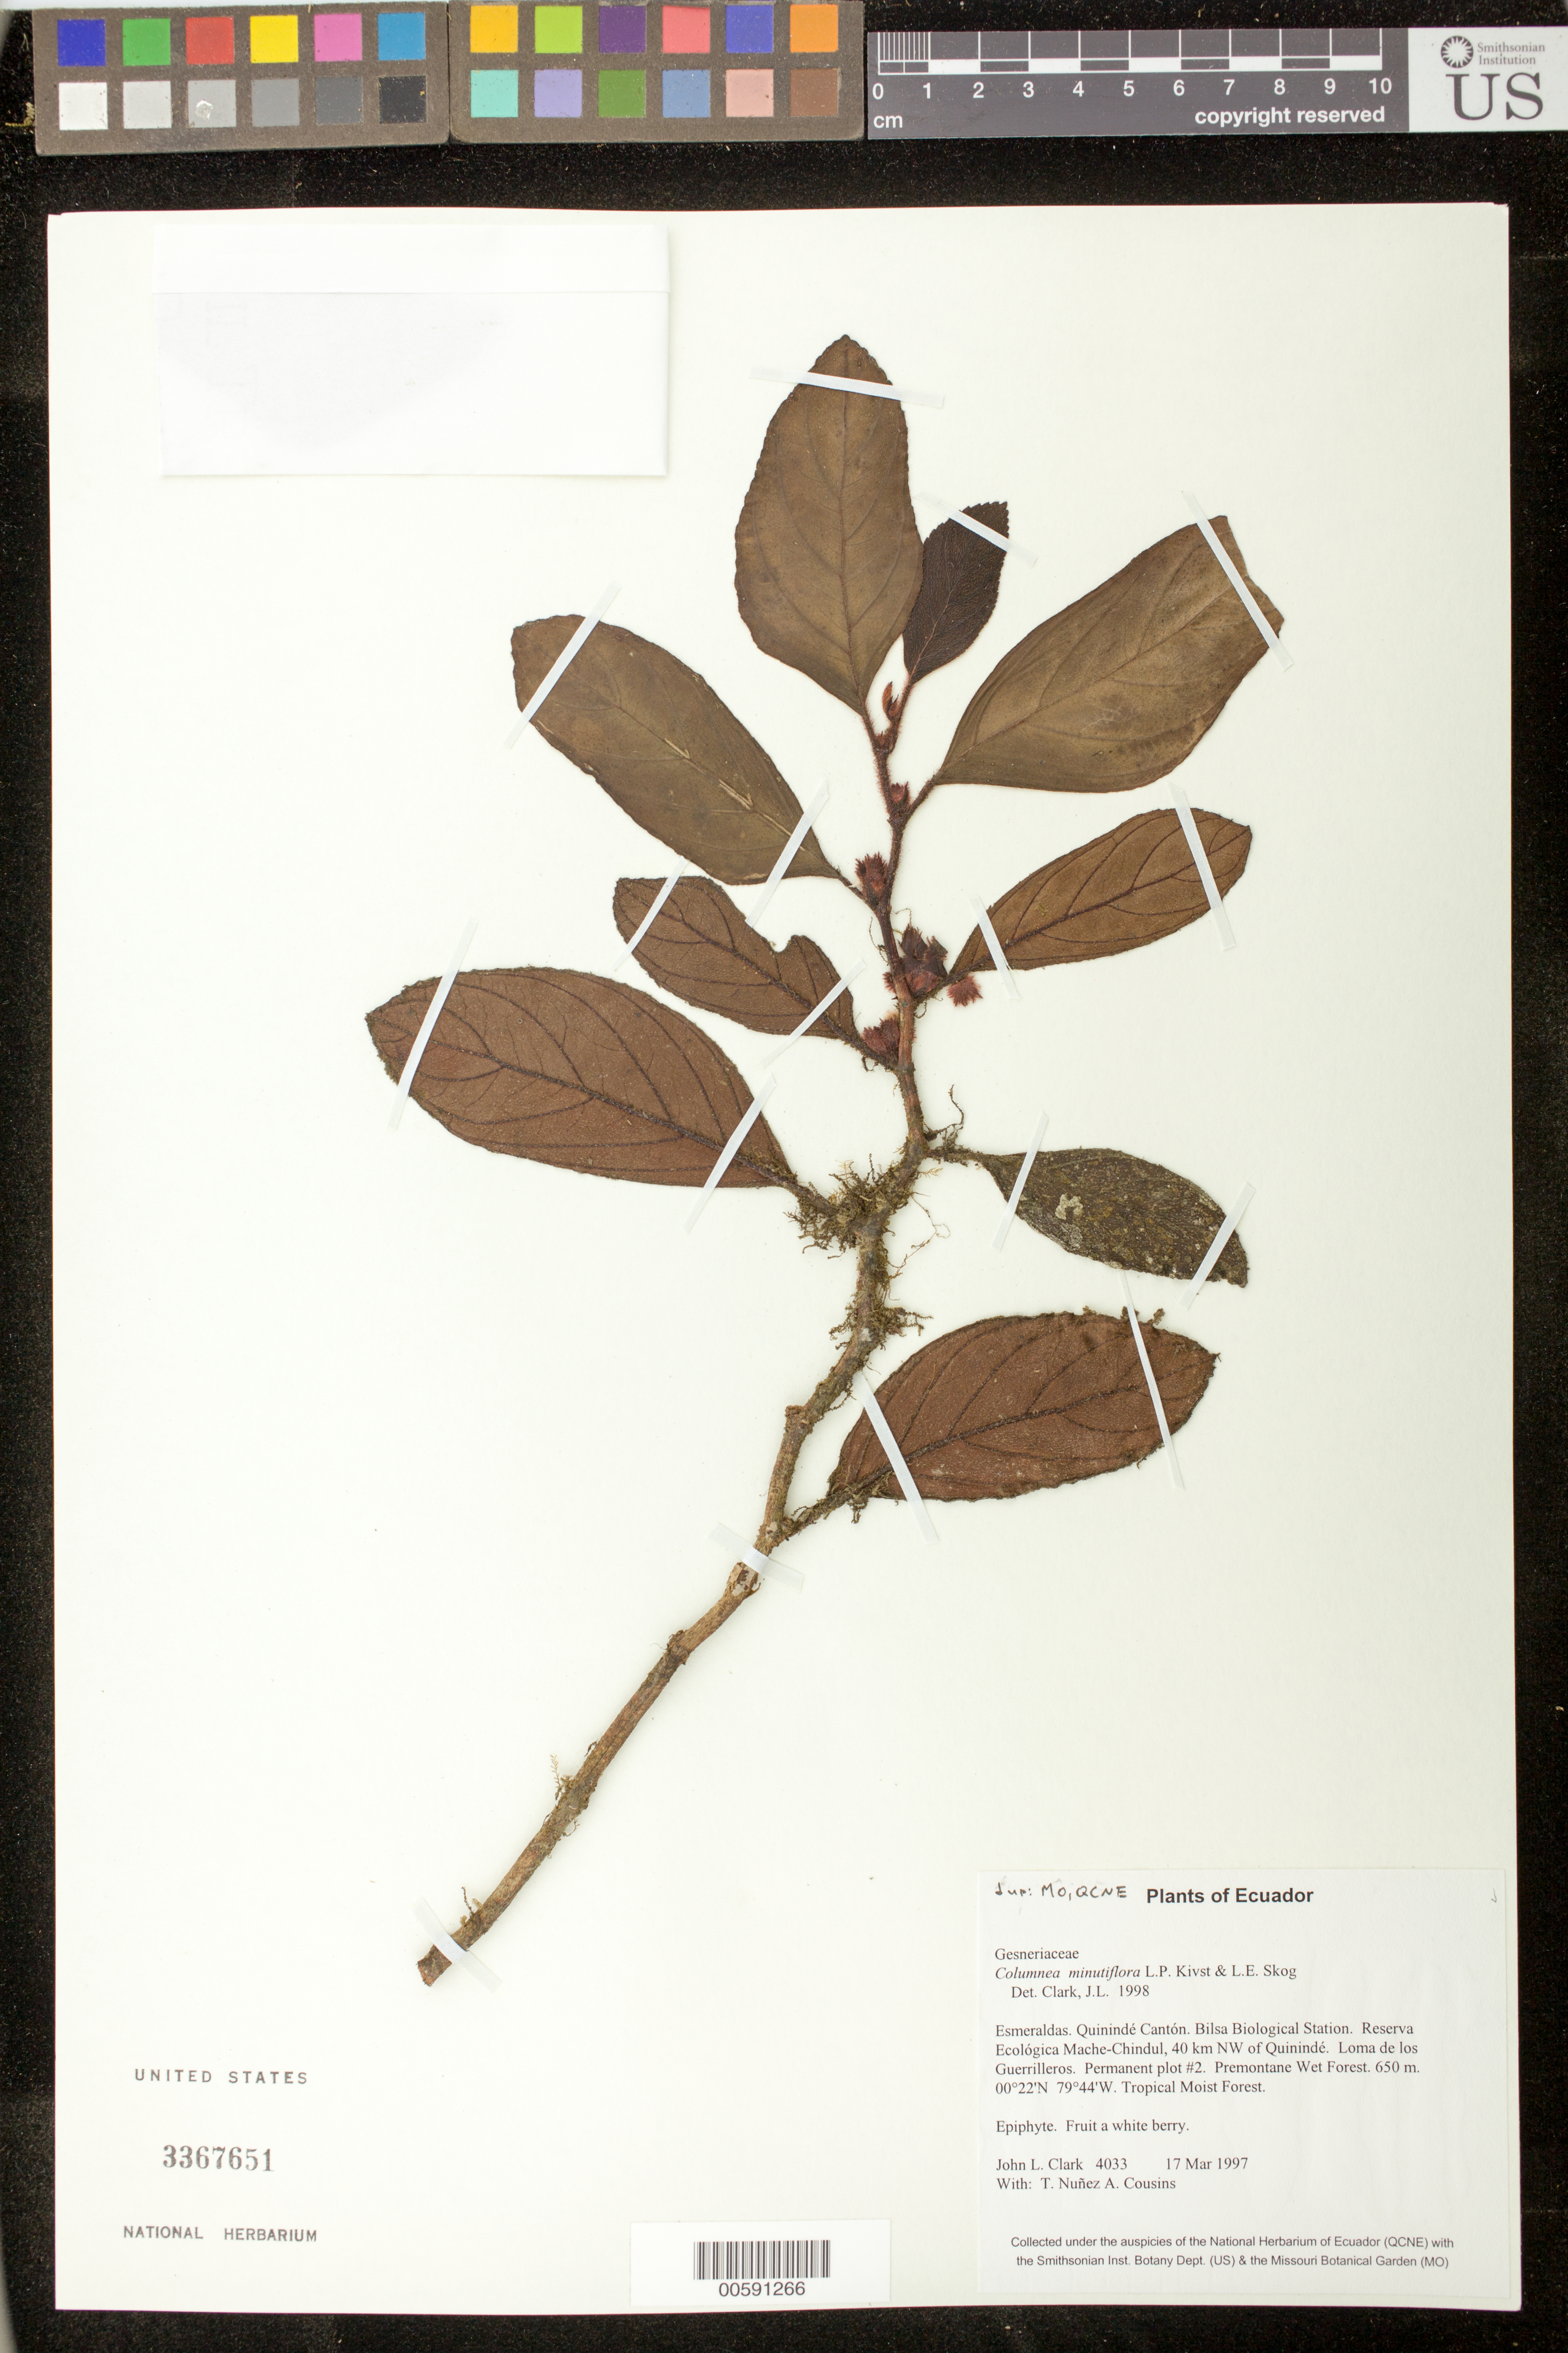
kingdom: Plantae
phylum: Tracheophyta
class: Magnoliopsida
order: Lamiales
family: Gesneriaceae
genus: Columnea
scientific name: Columnea minutiflora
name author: L.P. Kvist & L.E. Skog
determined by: Clark, J. L., (SEL), The Marie Selby Botanical Garden (UNITED STATES)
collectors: J. L. Clark, A. Cousins, T. Núñez & J. Ritcher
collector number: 4033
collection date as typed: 17 Mar 1997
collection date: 1997-03-17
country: Ecuador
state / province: Esmeraldas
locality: Quinindé Cantón. Bilsa Biological Station. Reserva Ecológica Mache-Chindul, 40 km NW of Quinindé. Loma de los Guerrilleros. Permanent plot #2.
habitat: Premontane Wet Forest. Tropical Moist Forest.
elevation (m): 650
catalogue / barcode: US 3367651